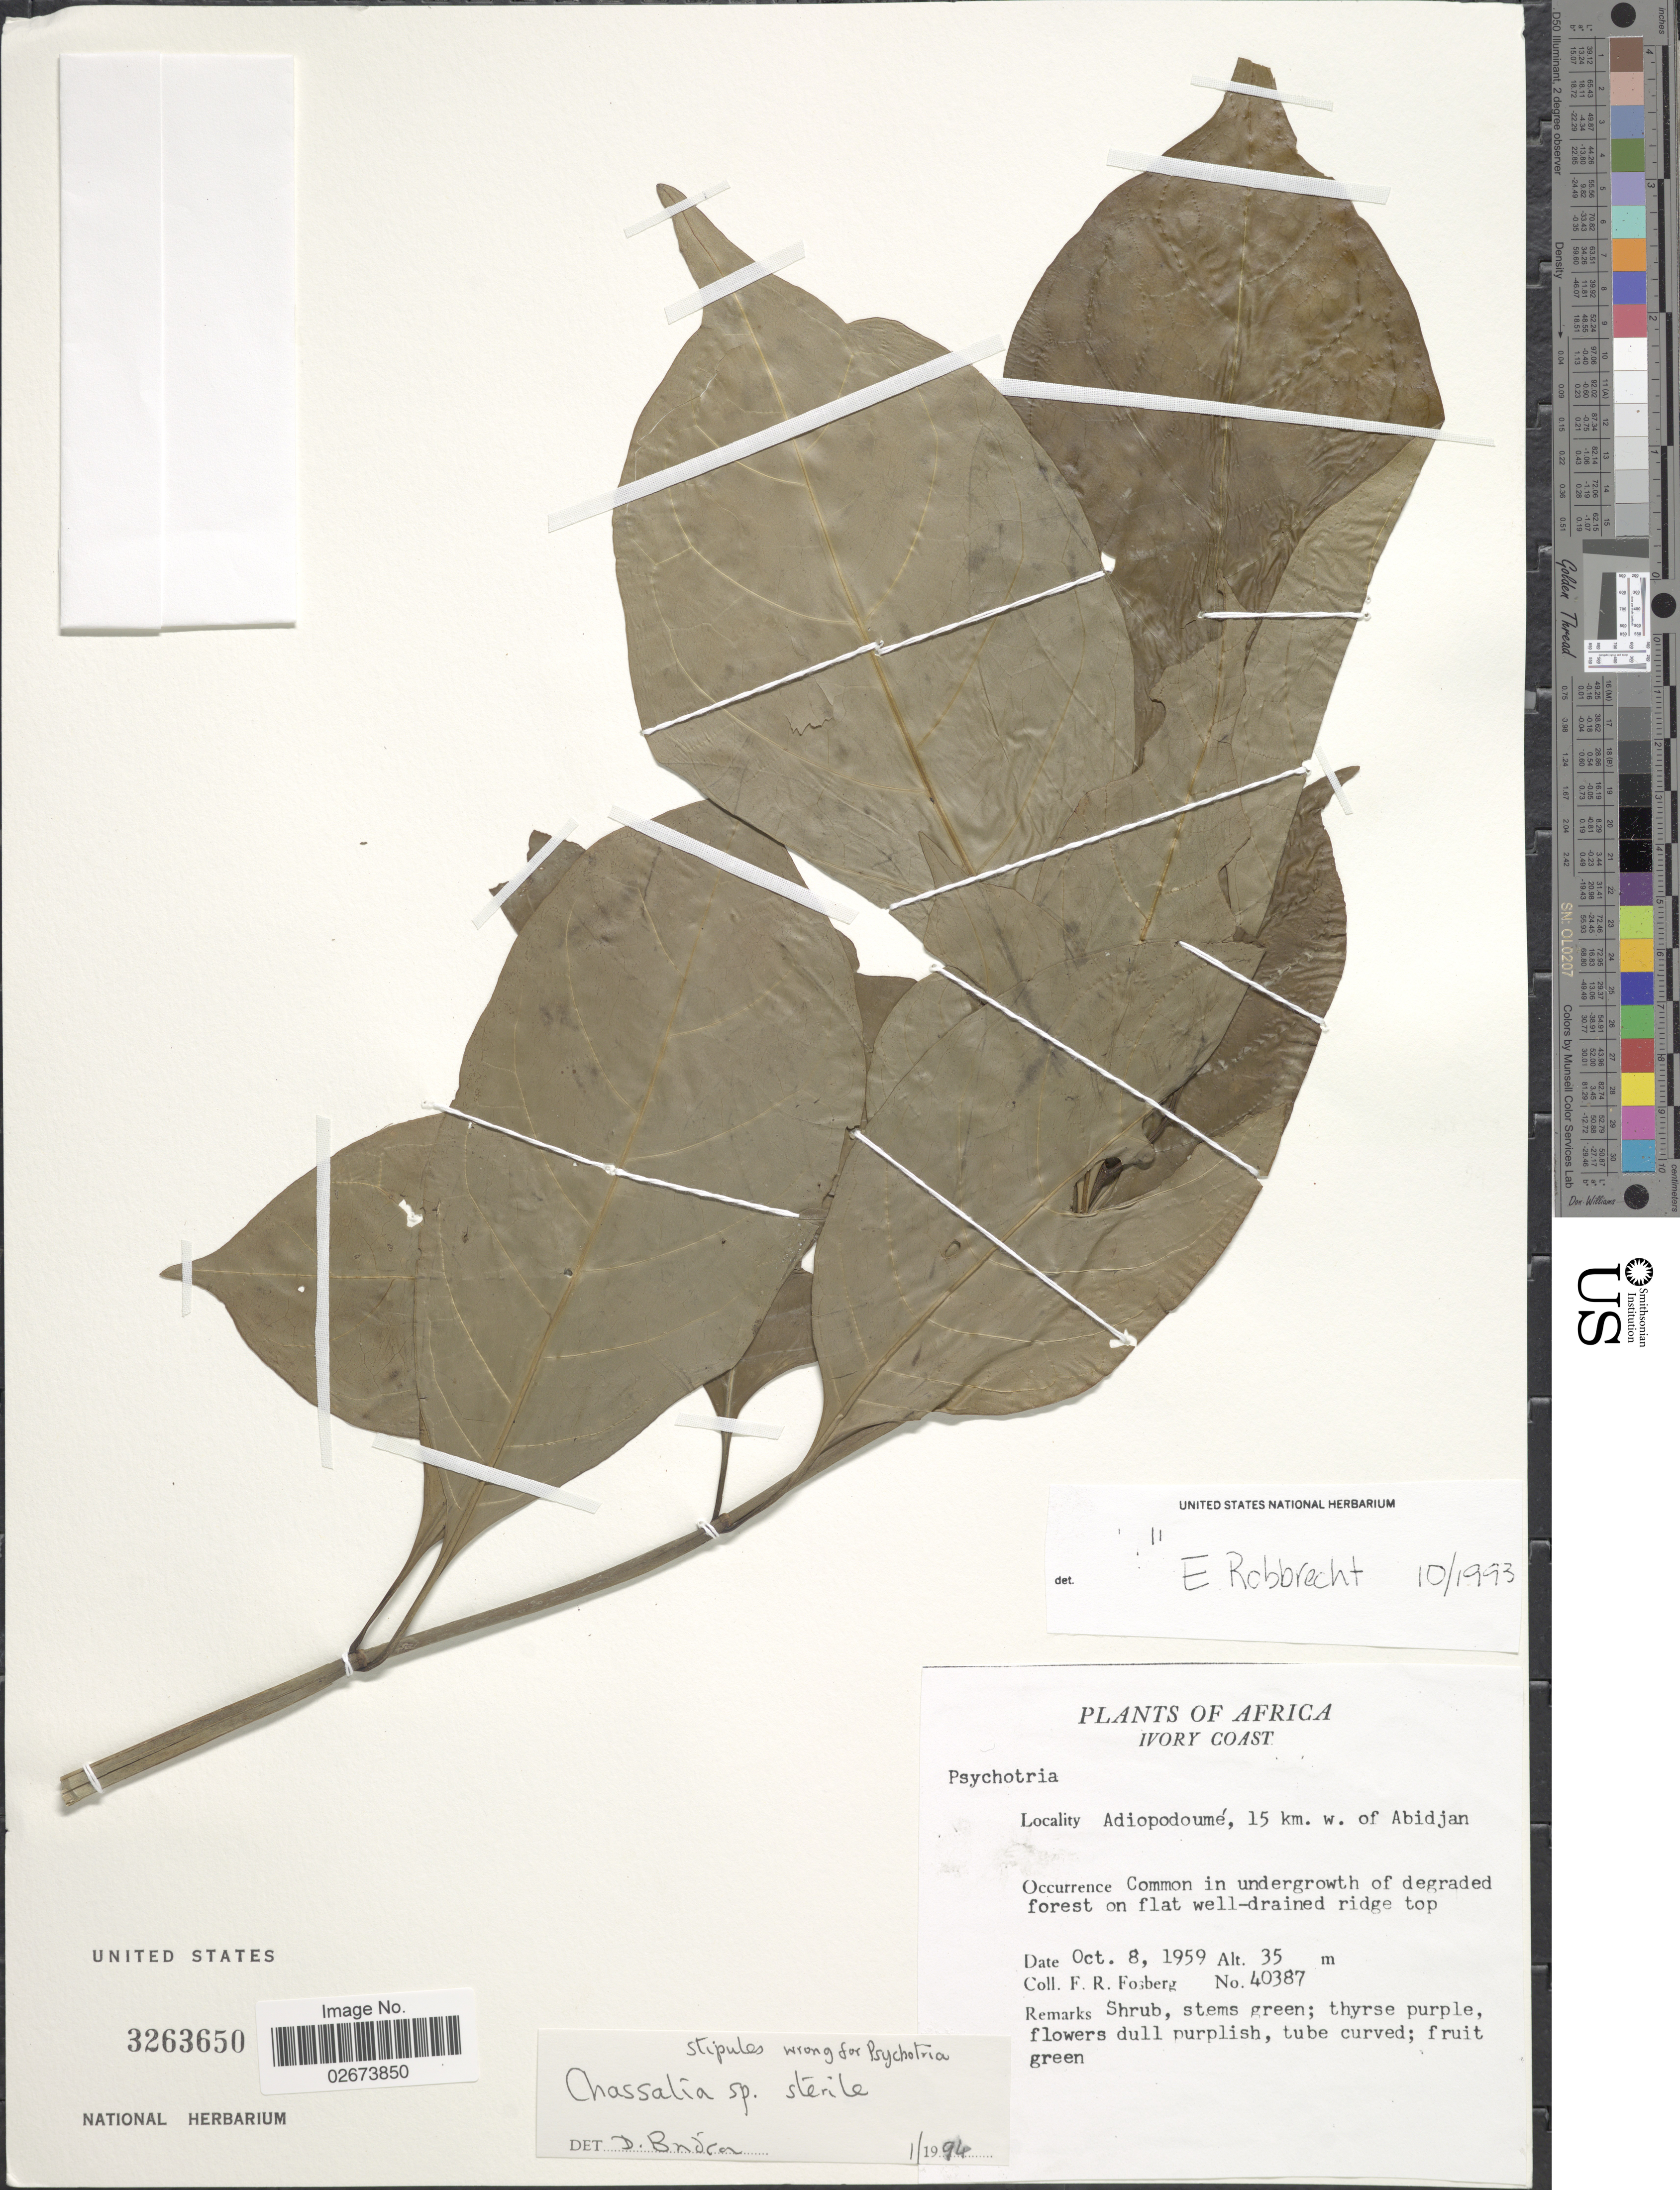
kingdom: Plantae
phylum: Tracheophyta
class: Magnoliopsida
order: Gentianales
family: Rubiaceae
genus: Chassalia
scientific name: Chassalia sp.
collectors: F. R. Fosberg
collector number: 40387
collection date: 1959-10-08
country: Ivory Coast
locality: Adiopodoume, 15 km. w. of Abidjan, on flat well-drained ridge top.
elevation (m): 35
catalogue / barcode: US 3263650